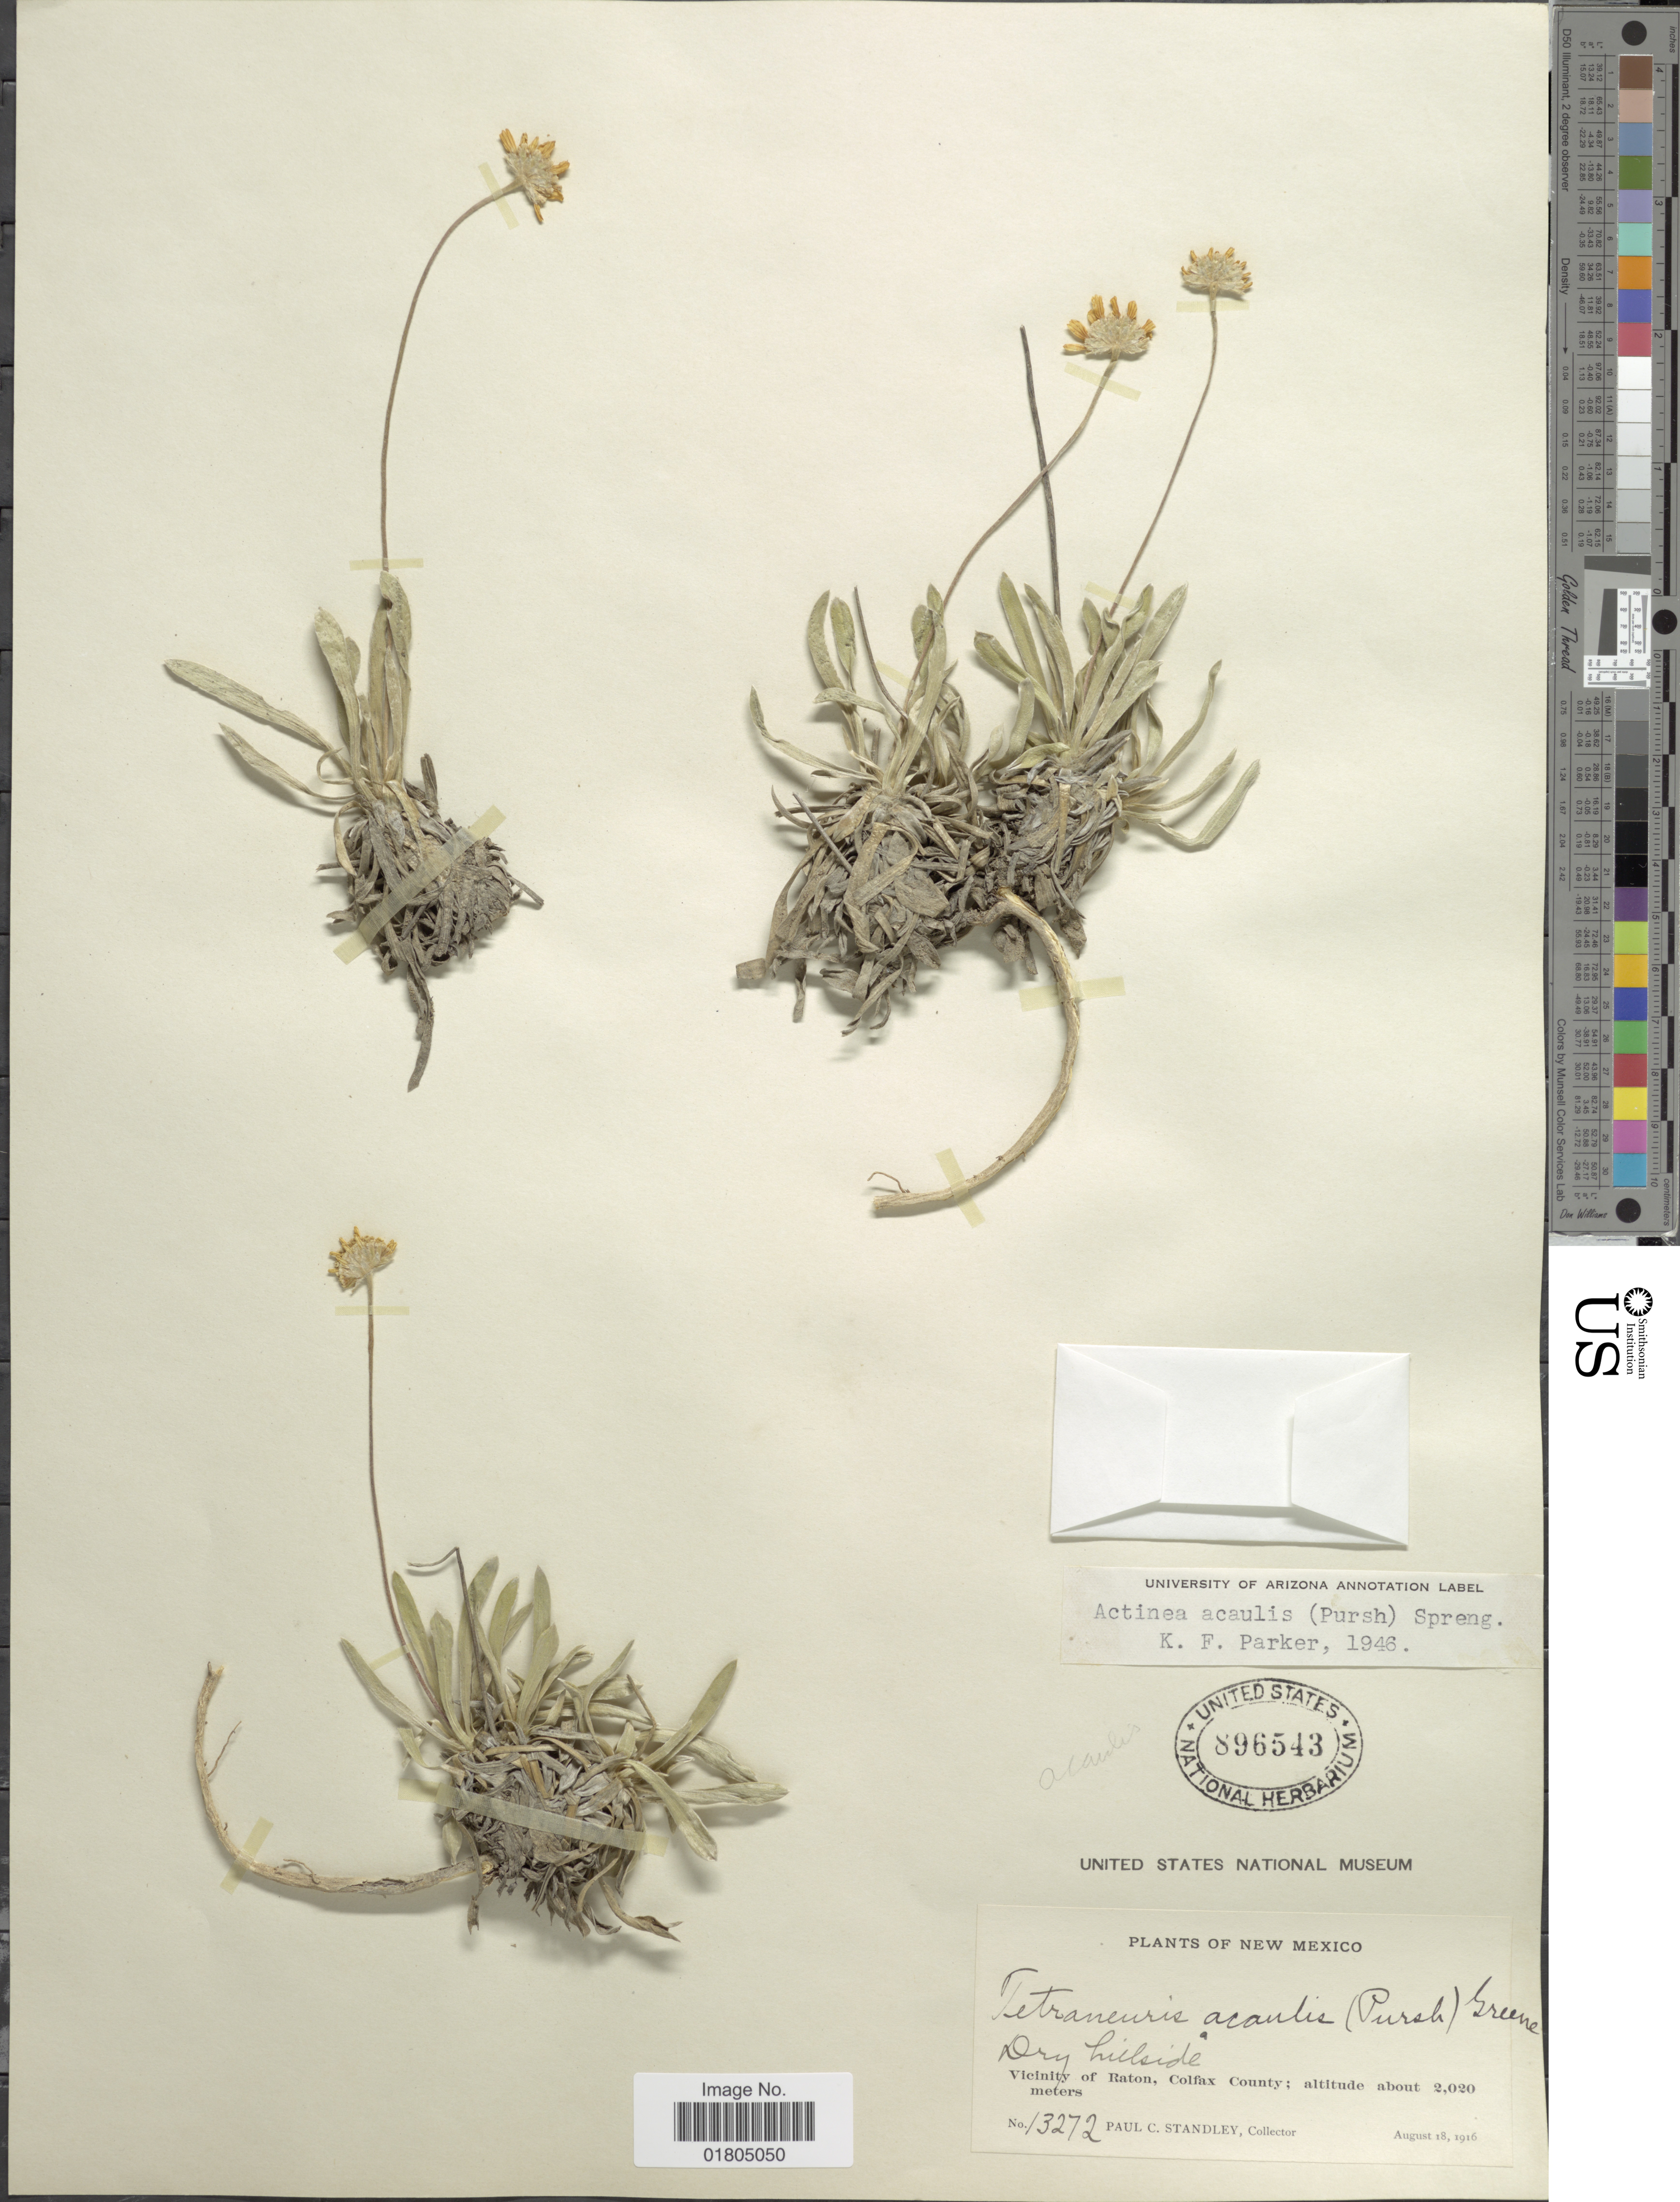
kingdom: Plantae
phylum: Tracheophyta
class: Magnoliopsida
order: Asterales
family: Asteraceae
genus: Actinea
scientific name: Actinea acaulis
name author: (Pursh) Spreng.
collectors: P. C. Standley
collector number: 13272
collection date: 1916-08-18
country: United States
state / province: New Mexico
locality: Vicinity of Raton, Colfax County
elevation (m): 2020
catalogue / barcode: US 896543